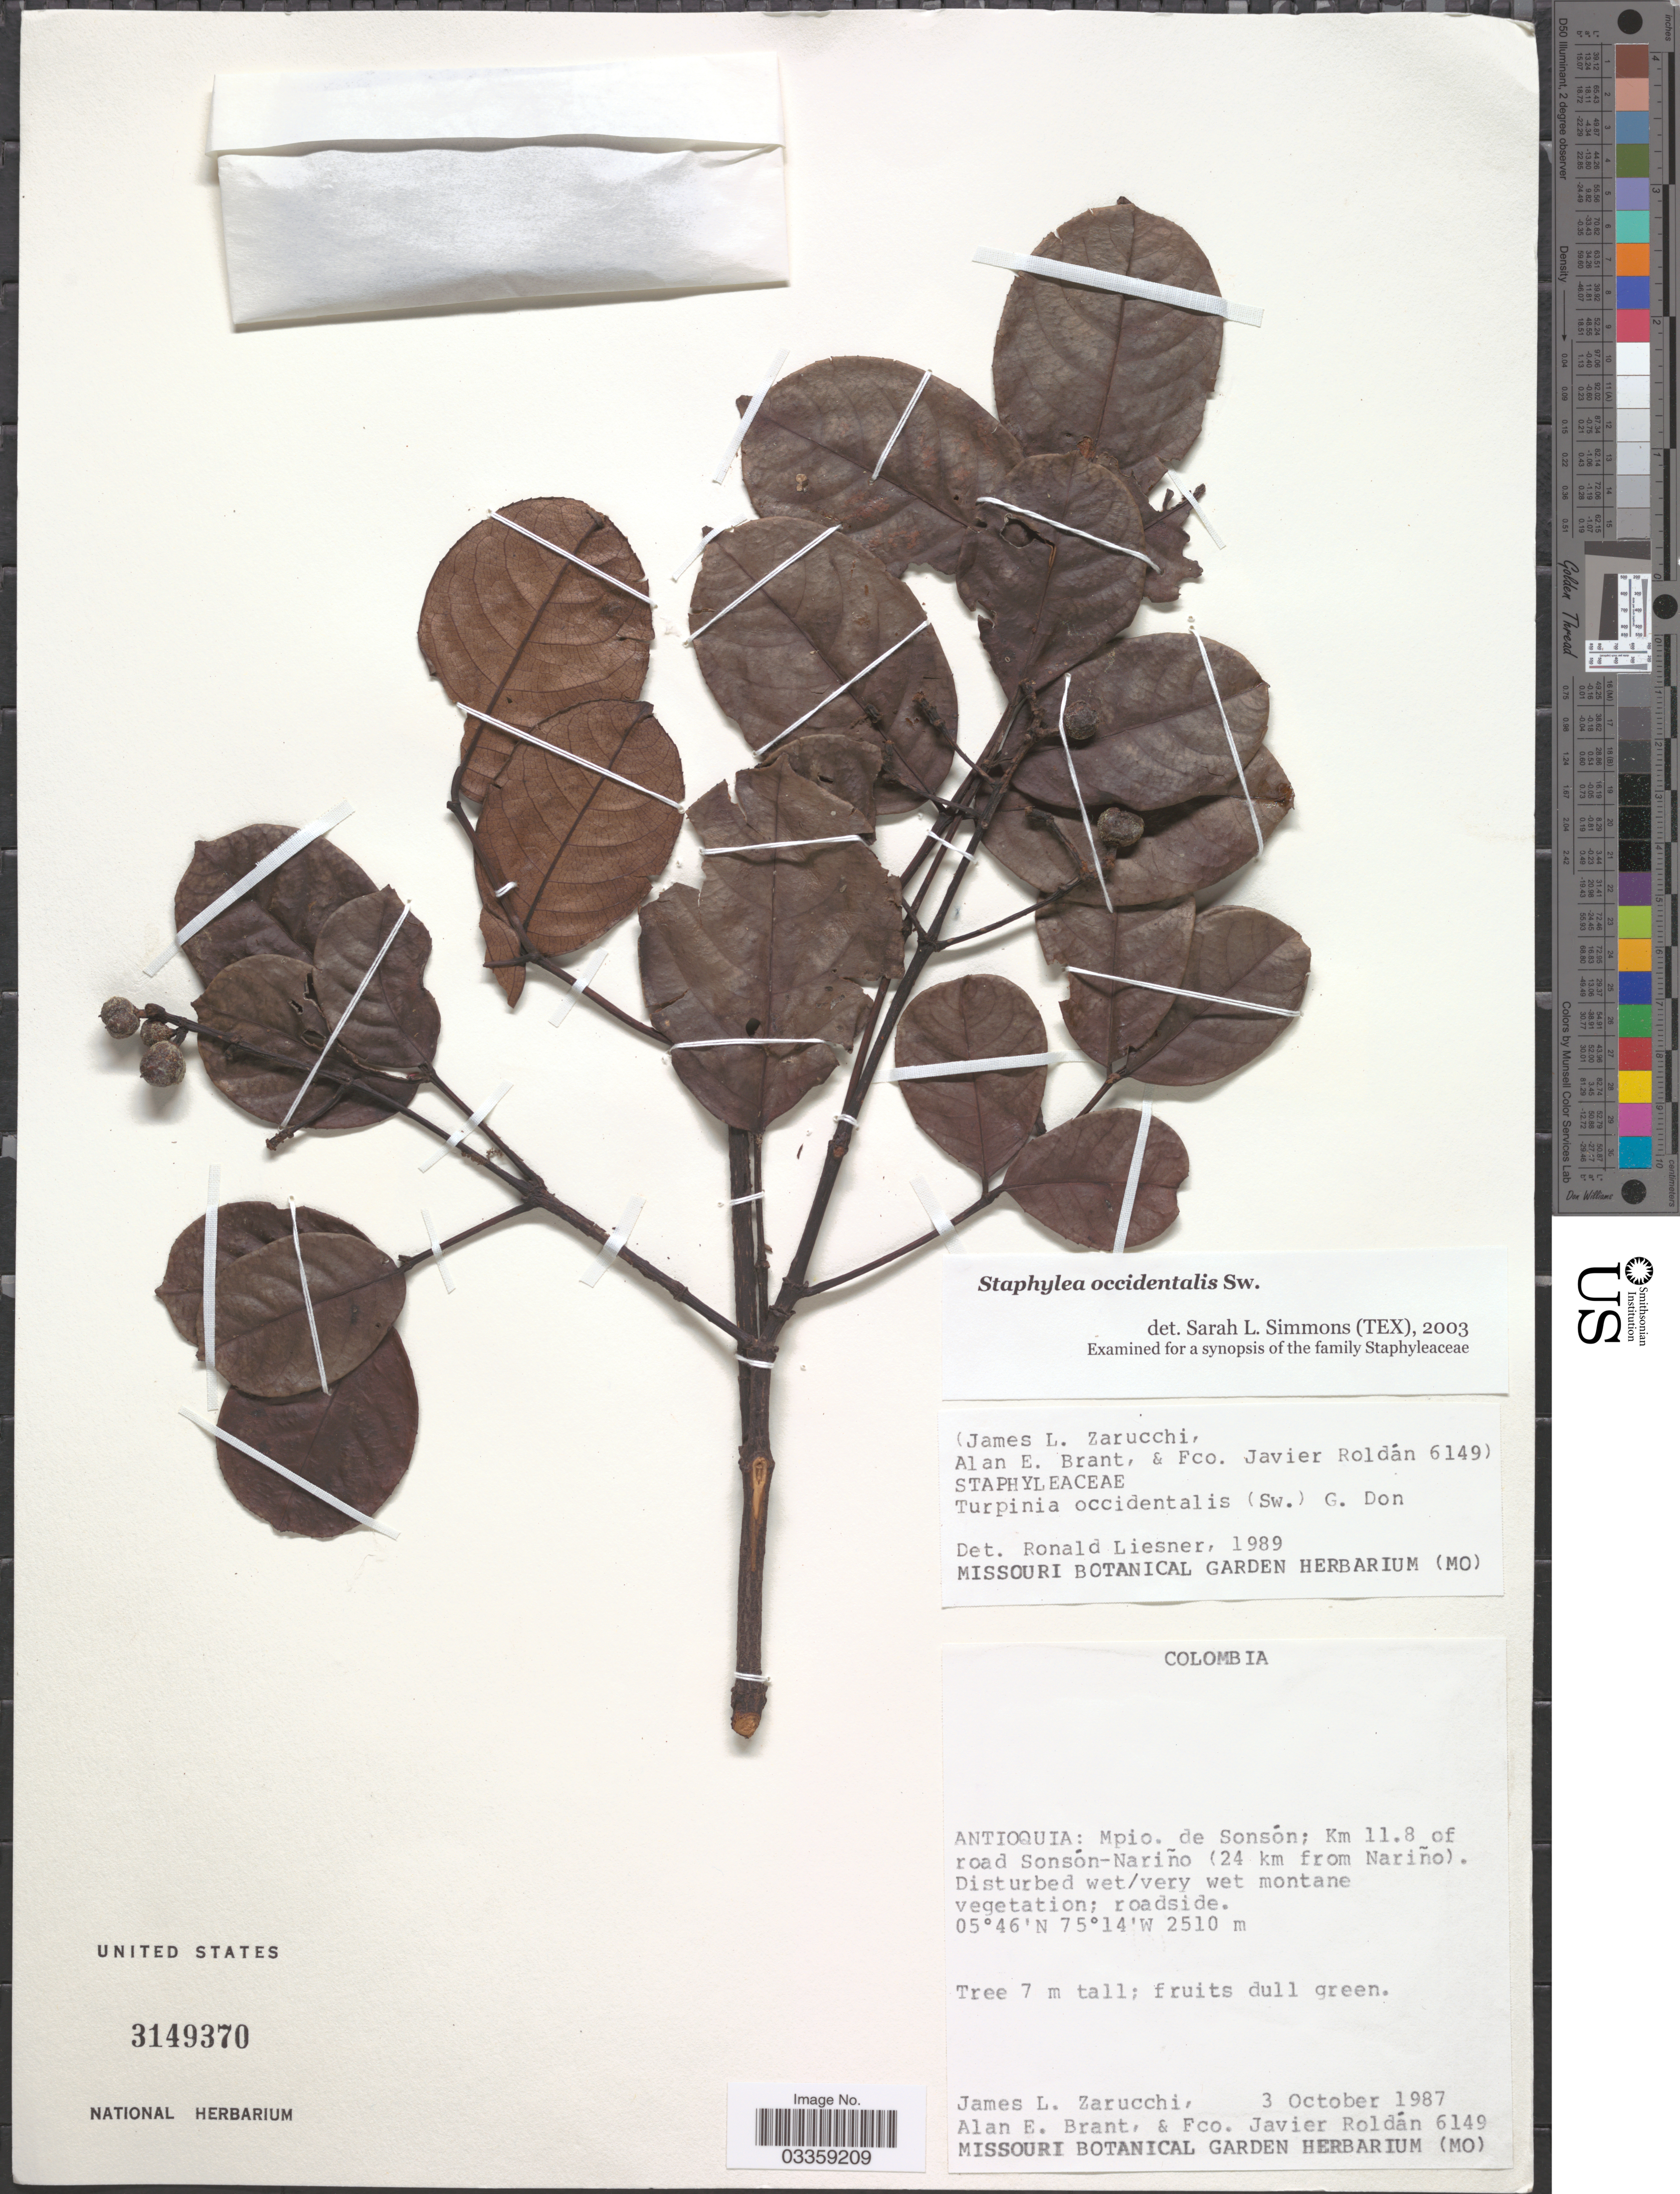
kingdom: Plantae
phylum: Tracheophyta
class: Magnoliopsida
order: Crossosomatales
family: Staphyleaceae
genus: Turpinia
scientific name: Turpinia occidentalis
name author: (Sw.) G. Don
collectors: J. L. Zarucchi, A. Brant & F. J. Roldán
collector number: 6149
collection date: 1987-10-03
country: Colombia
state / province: Antioquia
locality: Mpio. de Sonsón; Km 11.8 of road Sonsón-Nariño (24 km from Nariño).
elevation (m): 2510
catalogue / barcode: US 3149370